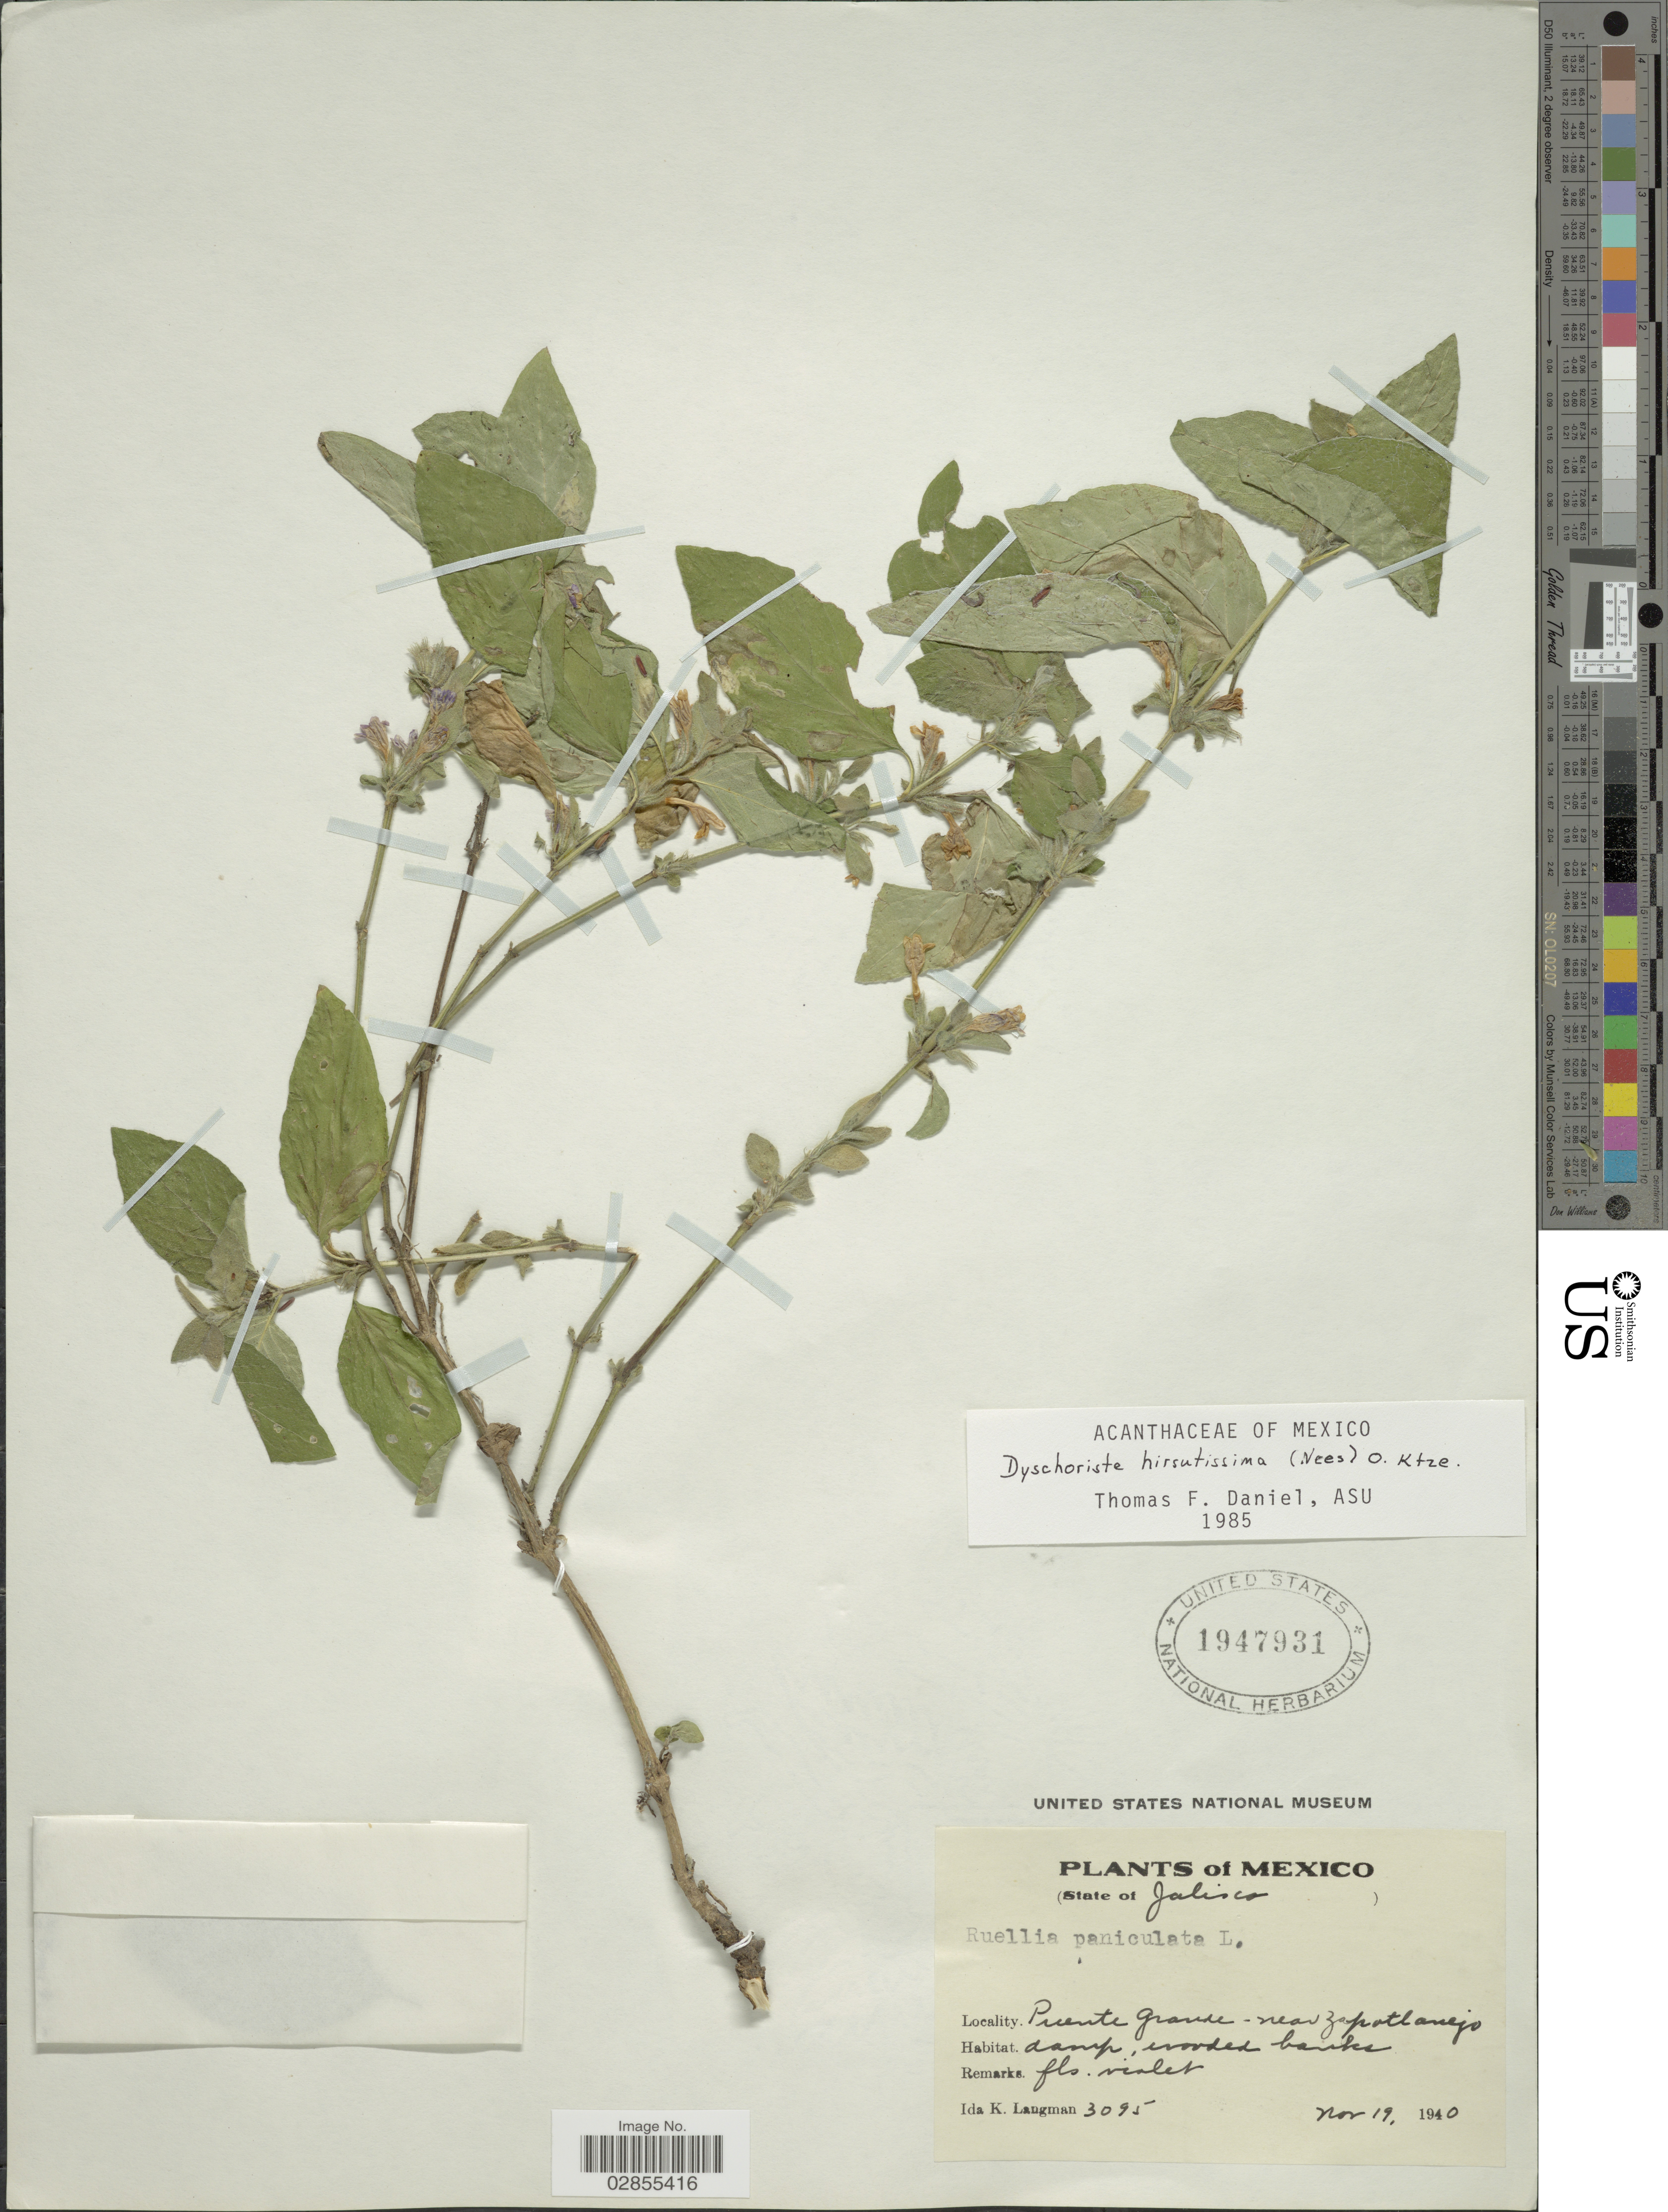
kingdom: Plantae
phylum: Tracheophyta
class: Magnoliopsida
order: Lamiales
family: Acanthaceae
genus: Dyschoriste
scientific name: Dyschoriste hirsutissima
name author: (Nees) Kuntze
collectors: I. K. Langman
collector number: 3095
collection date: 1940-11-19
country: Mexico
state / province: Jalisco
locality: Puente Grande, near Zapatlanejo.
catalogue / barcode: US 1947931